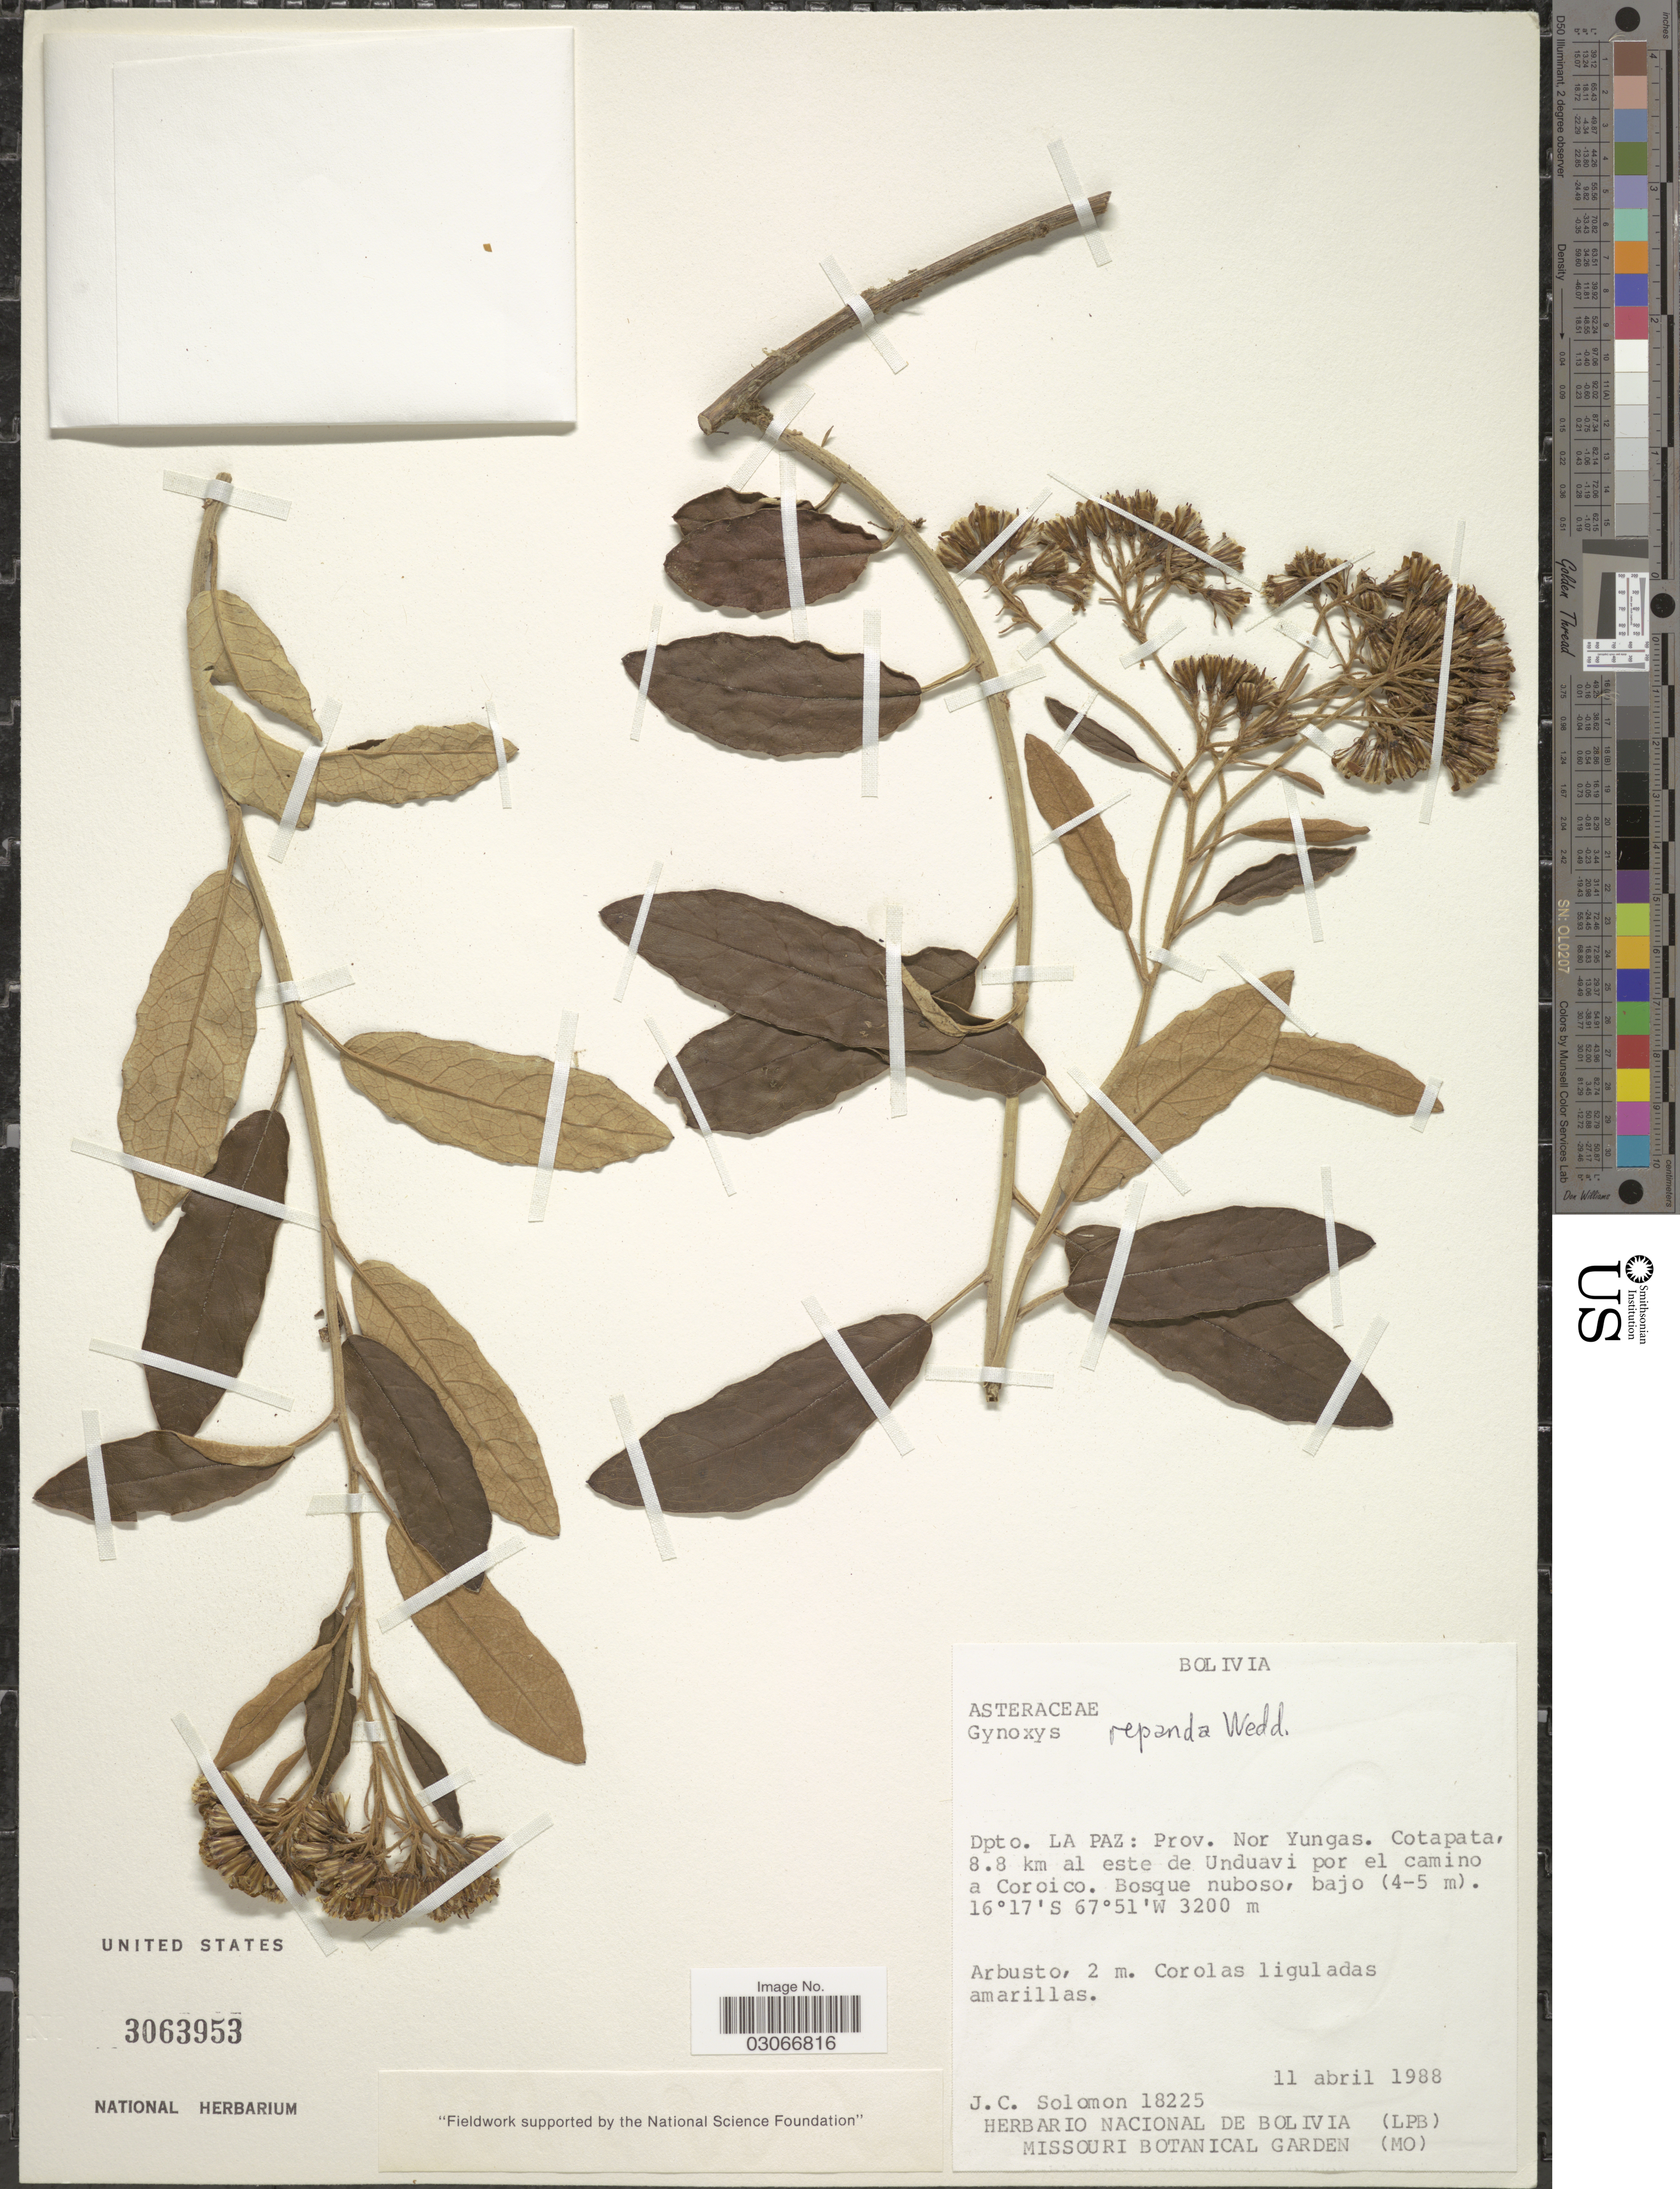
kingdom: Plantae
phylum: Tracheophyta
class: Magnoliopsida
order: Asterales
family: Asteraceae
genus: Nordenstamia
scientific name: Nordenstamia repanda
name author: (Wedd.) Lundin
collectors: J. C. Solomon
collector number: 18225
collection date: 1988-04-11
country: Bolivia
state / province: La Paz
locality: Dpto. La Paz: Prov. Nor Yungas. Cotapata, 8.8 km al este de Unduavi por el camino a Coroico.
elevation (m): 3200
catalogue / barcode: US 3063953